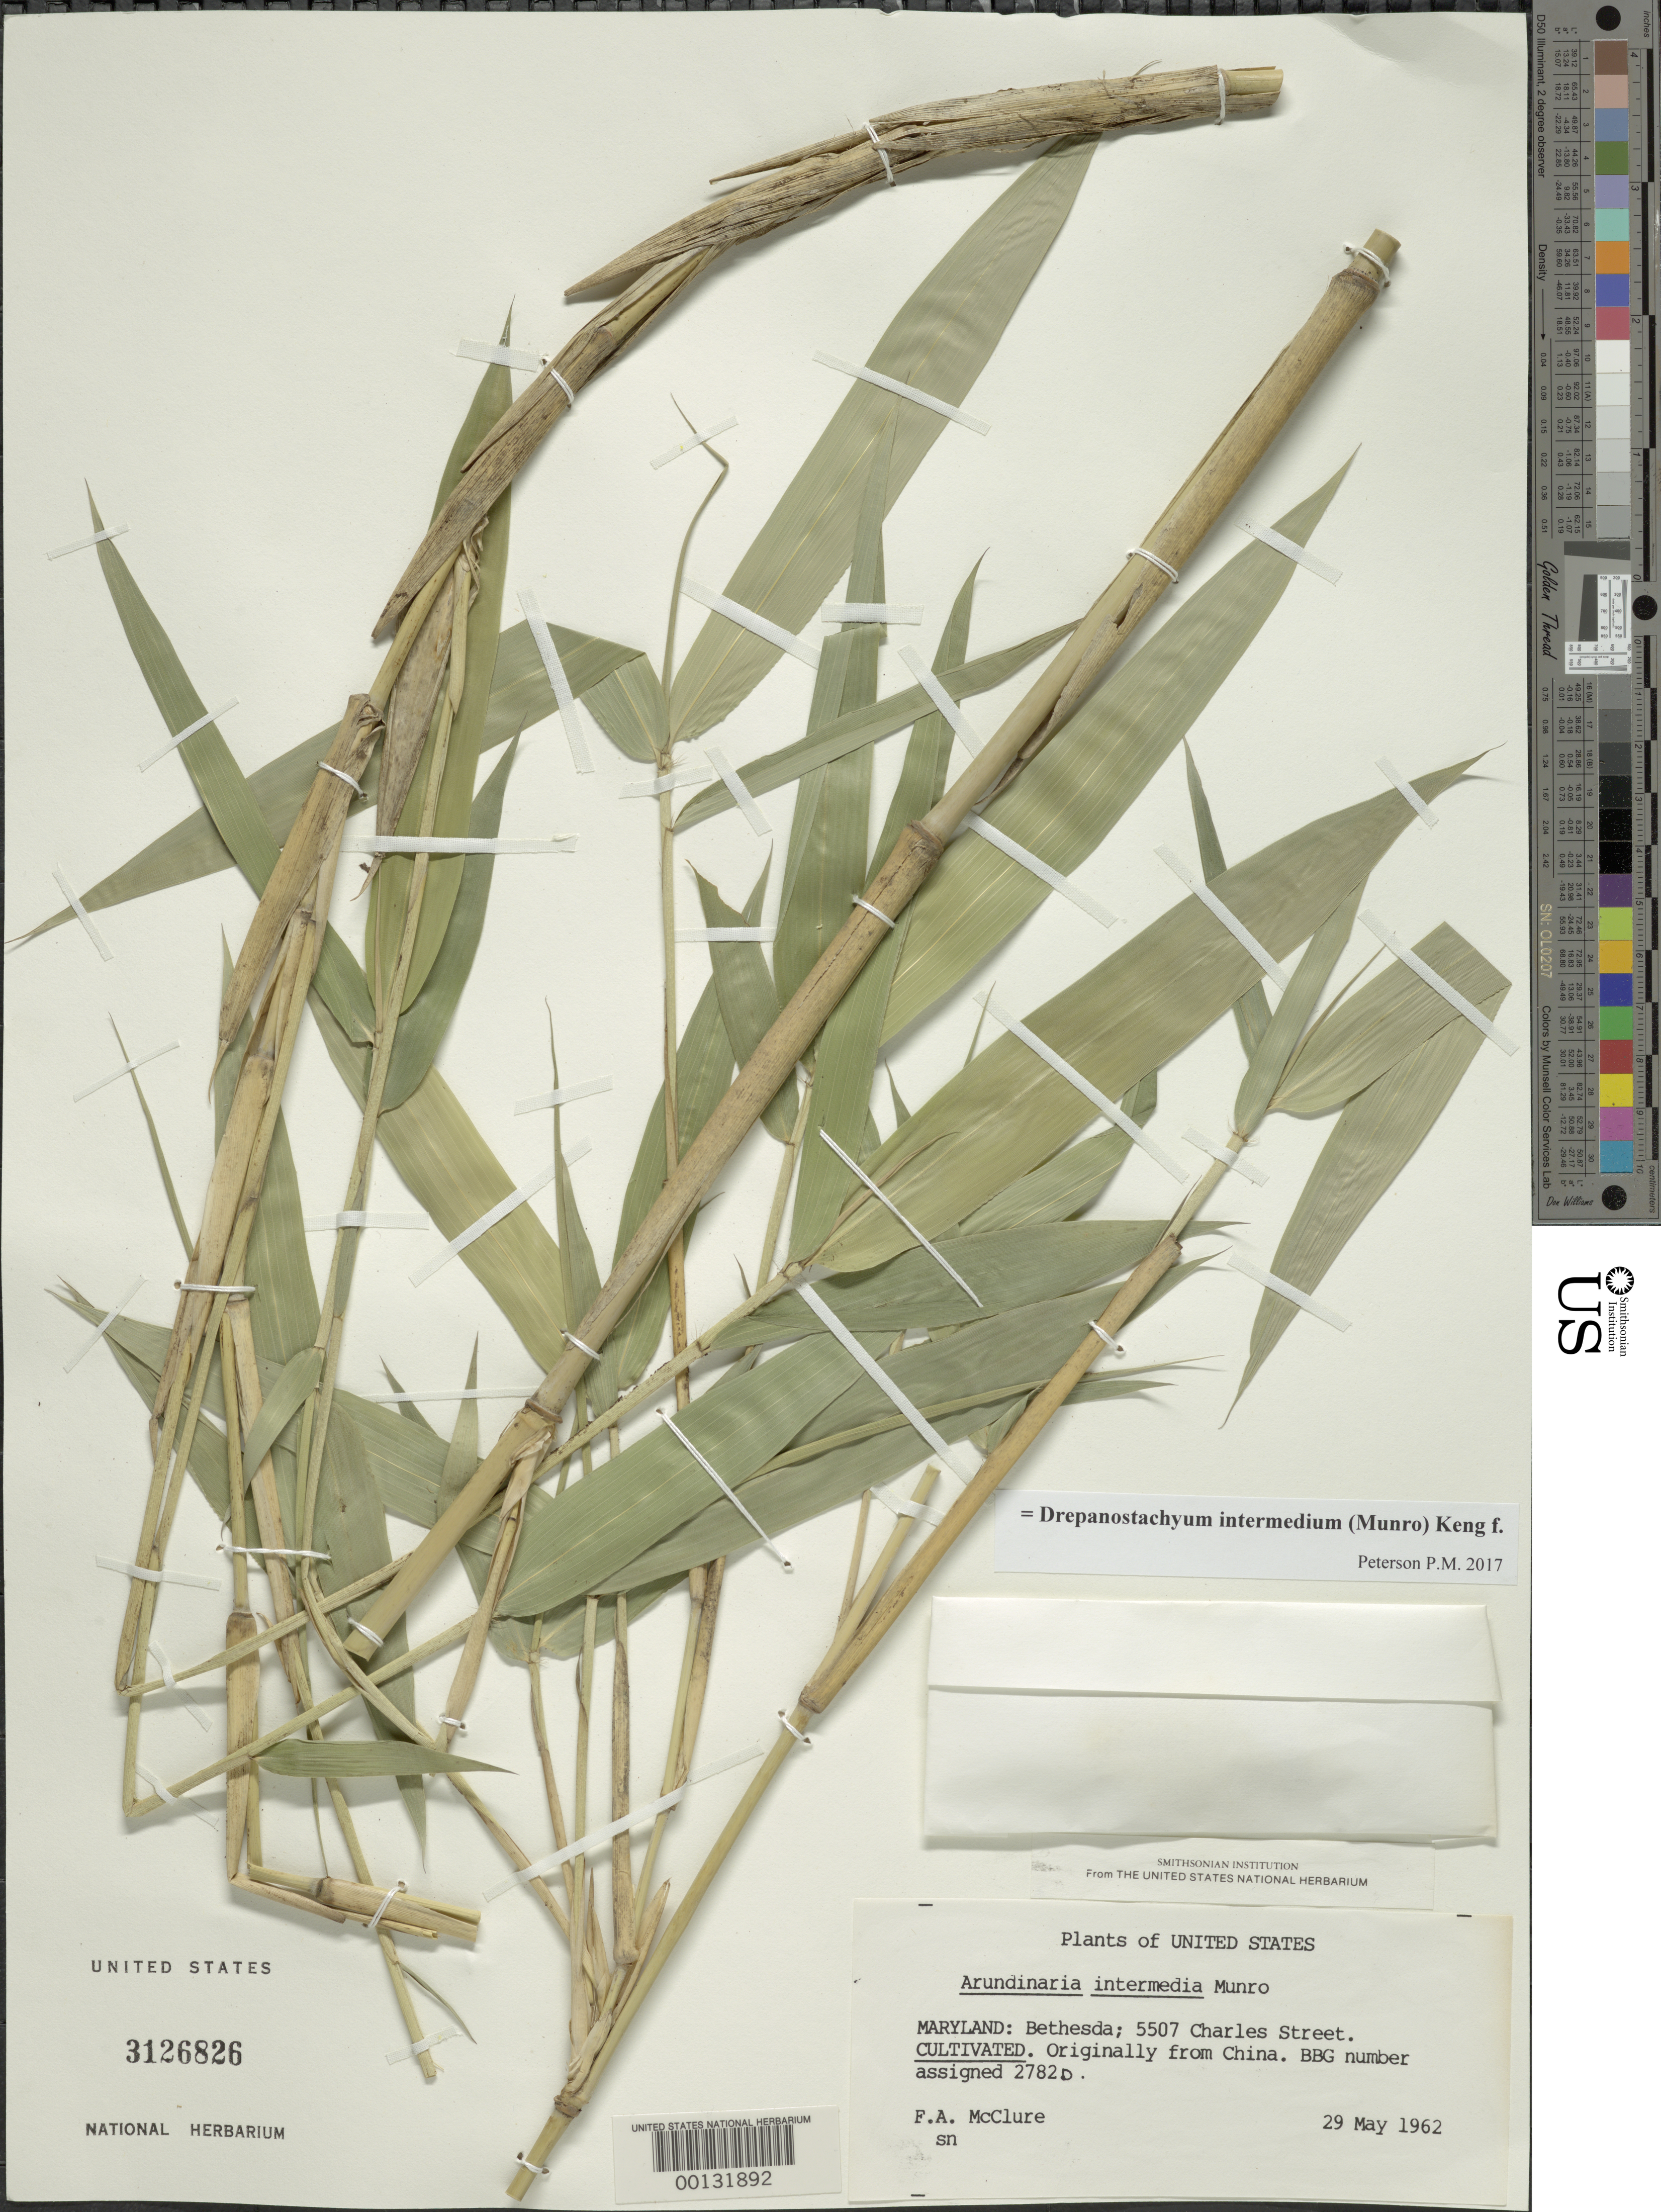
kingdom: Plantae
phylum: Tracheophyta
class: Liliopsida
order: Poales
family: Poaceae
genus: Drepanostachyum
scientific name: Drepanostachyum intermedium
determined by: Poaceae Reorganization Project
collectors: C. Tso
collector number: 2782d MBG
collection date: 1929-05-24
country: China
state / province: Guangdong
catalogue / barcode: US 3126826